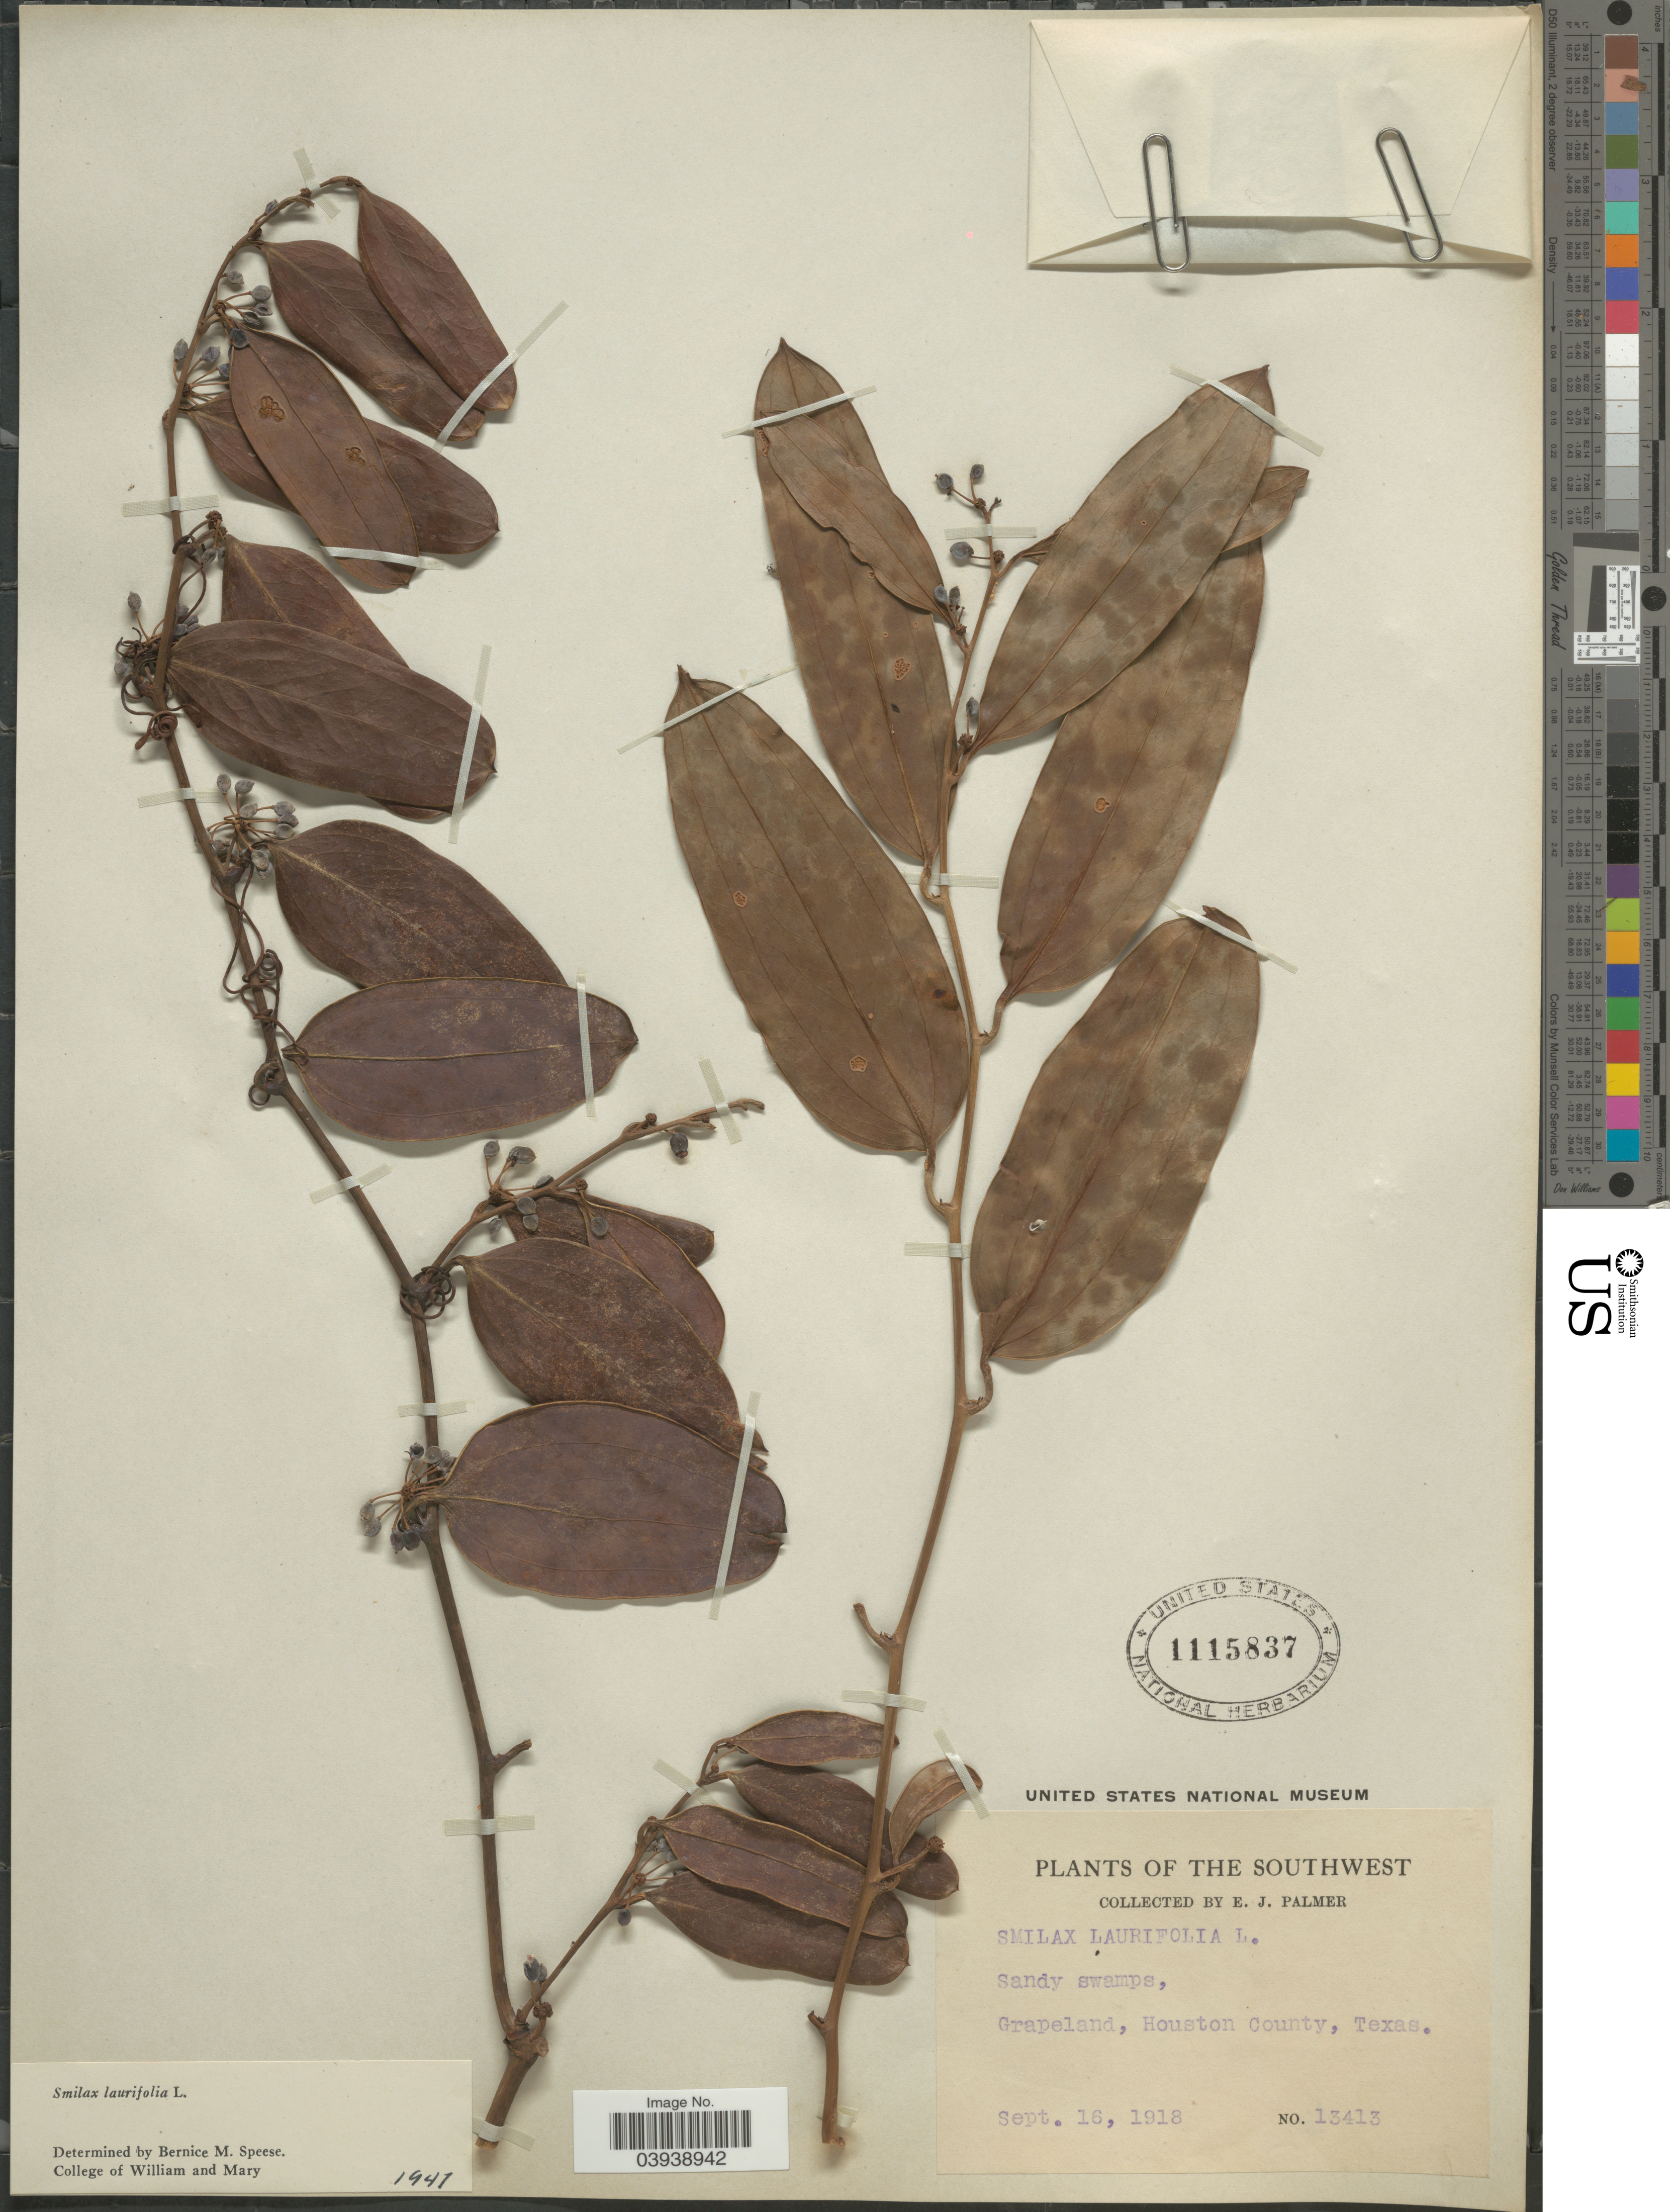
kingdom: Plantae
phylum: Tracheophyta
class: Liliopsida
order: Liliales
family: Smilacaceae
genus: Smilax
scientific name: Smilax laurifolia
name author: L.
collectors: E. J. Palmer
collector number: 13413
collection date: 1918-09-16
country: United States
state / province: Texas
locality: The Southwest. Sandy swamps, Grapeland, Houston County.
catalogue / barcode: US 1115837